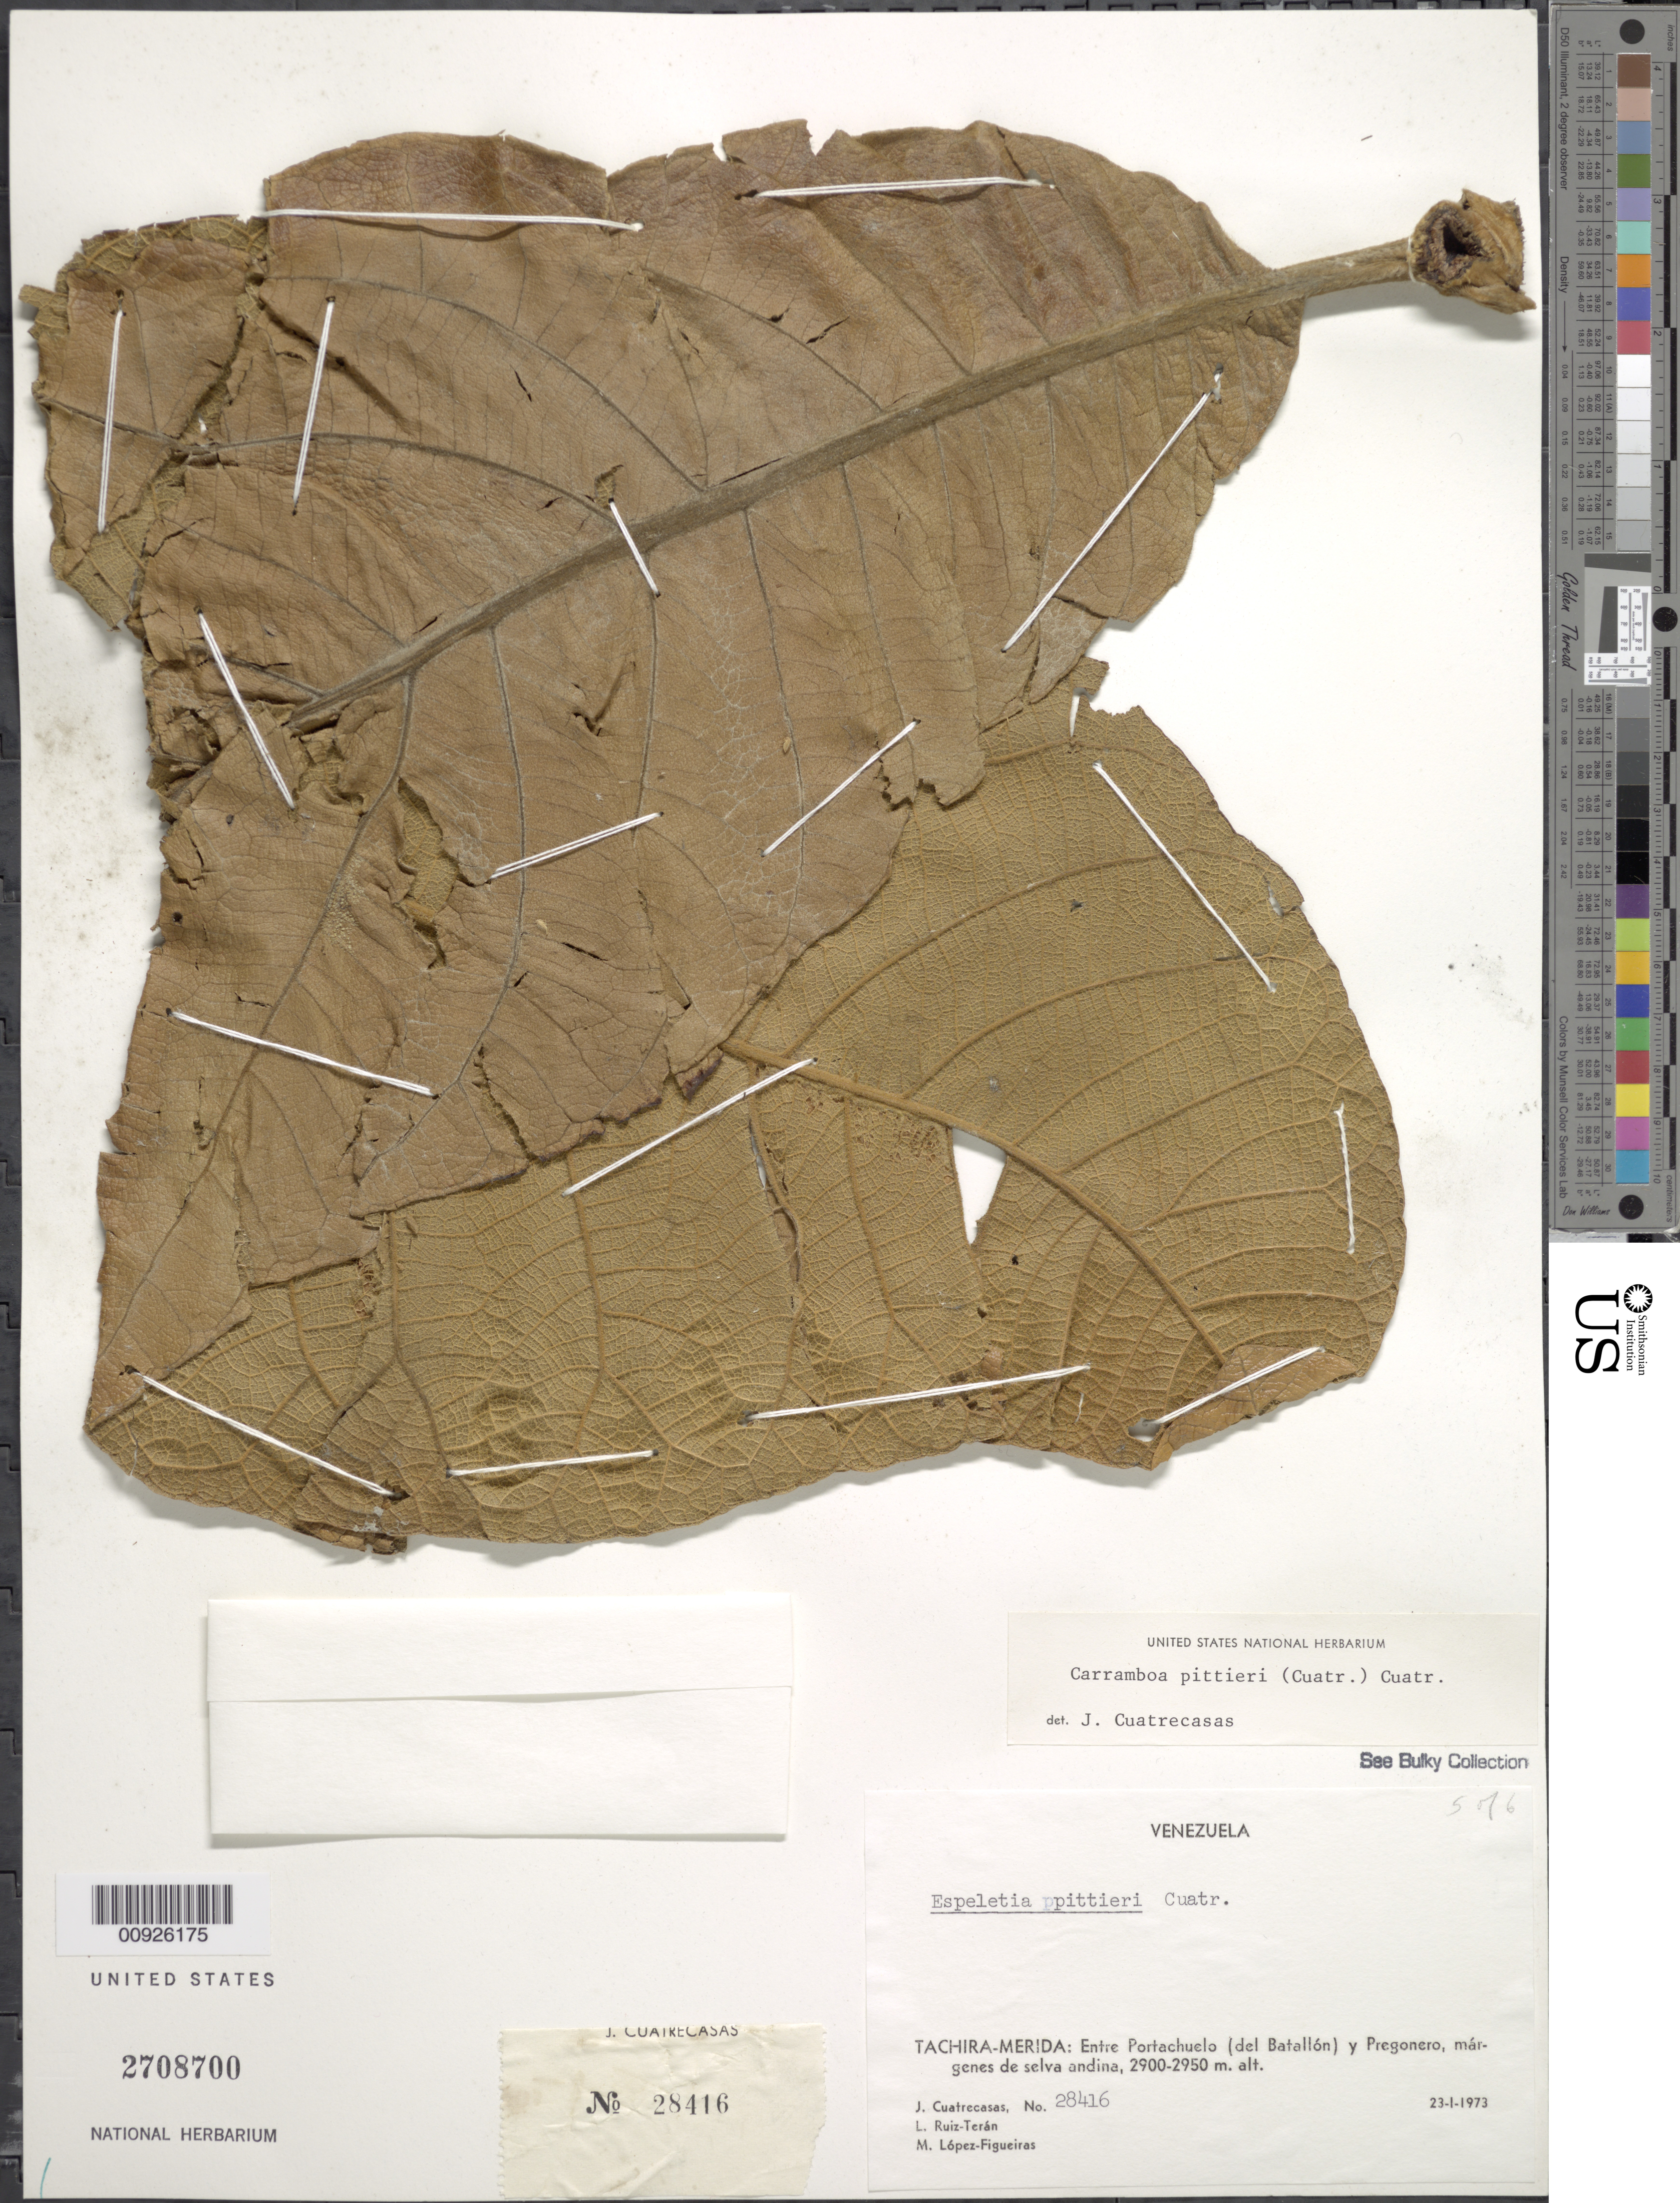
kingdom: Plantae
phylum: Tracheophyta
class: Magnoliopsida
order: Asterales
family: Asteraceae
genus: Carramboa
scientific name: Carramboa badilloi var. pittieri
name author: (Cuatrec.) Cuatrec.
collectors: J. Cuatrecasas, L. E. Ruíz-Terán & M. López Figueiras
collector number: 28416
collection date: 1973-01-23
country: Venezuela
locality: Tachira-Merida: Entre Portachuelo (del Batallon) y Pregonero, margenes de selva andina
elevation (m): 2900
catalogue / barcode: US 2708700